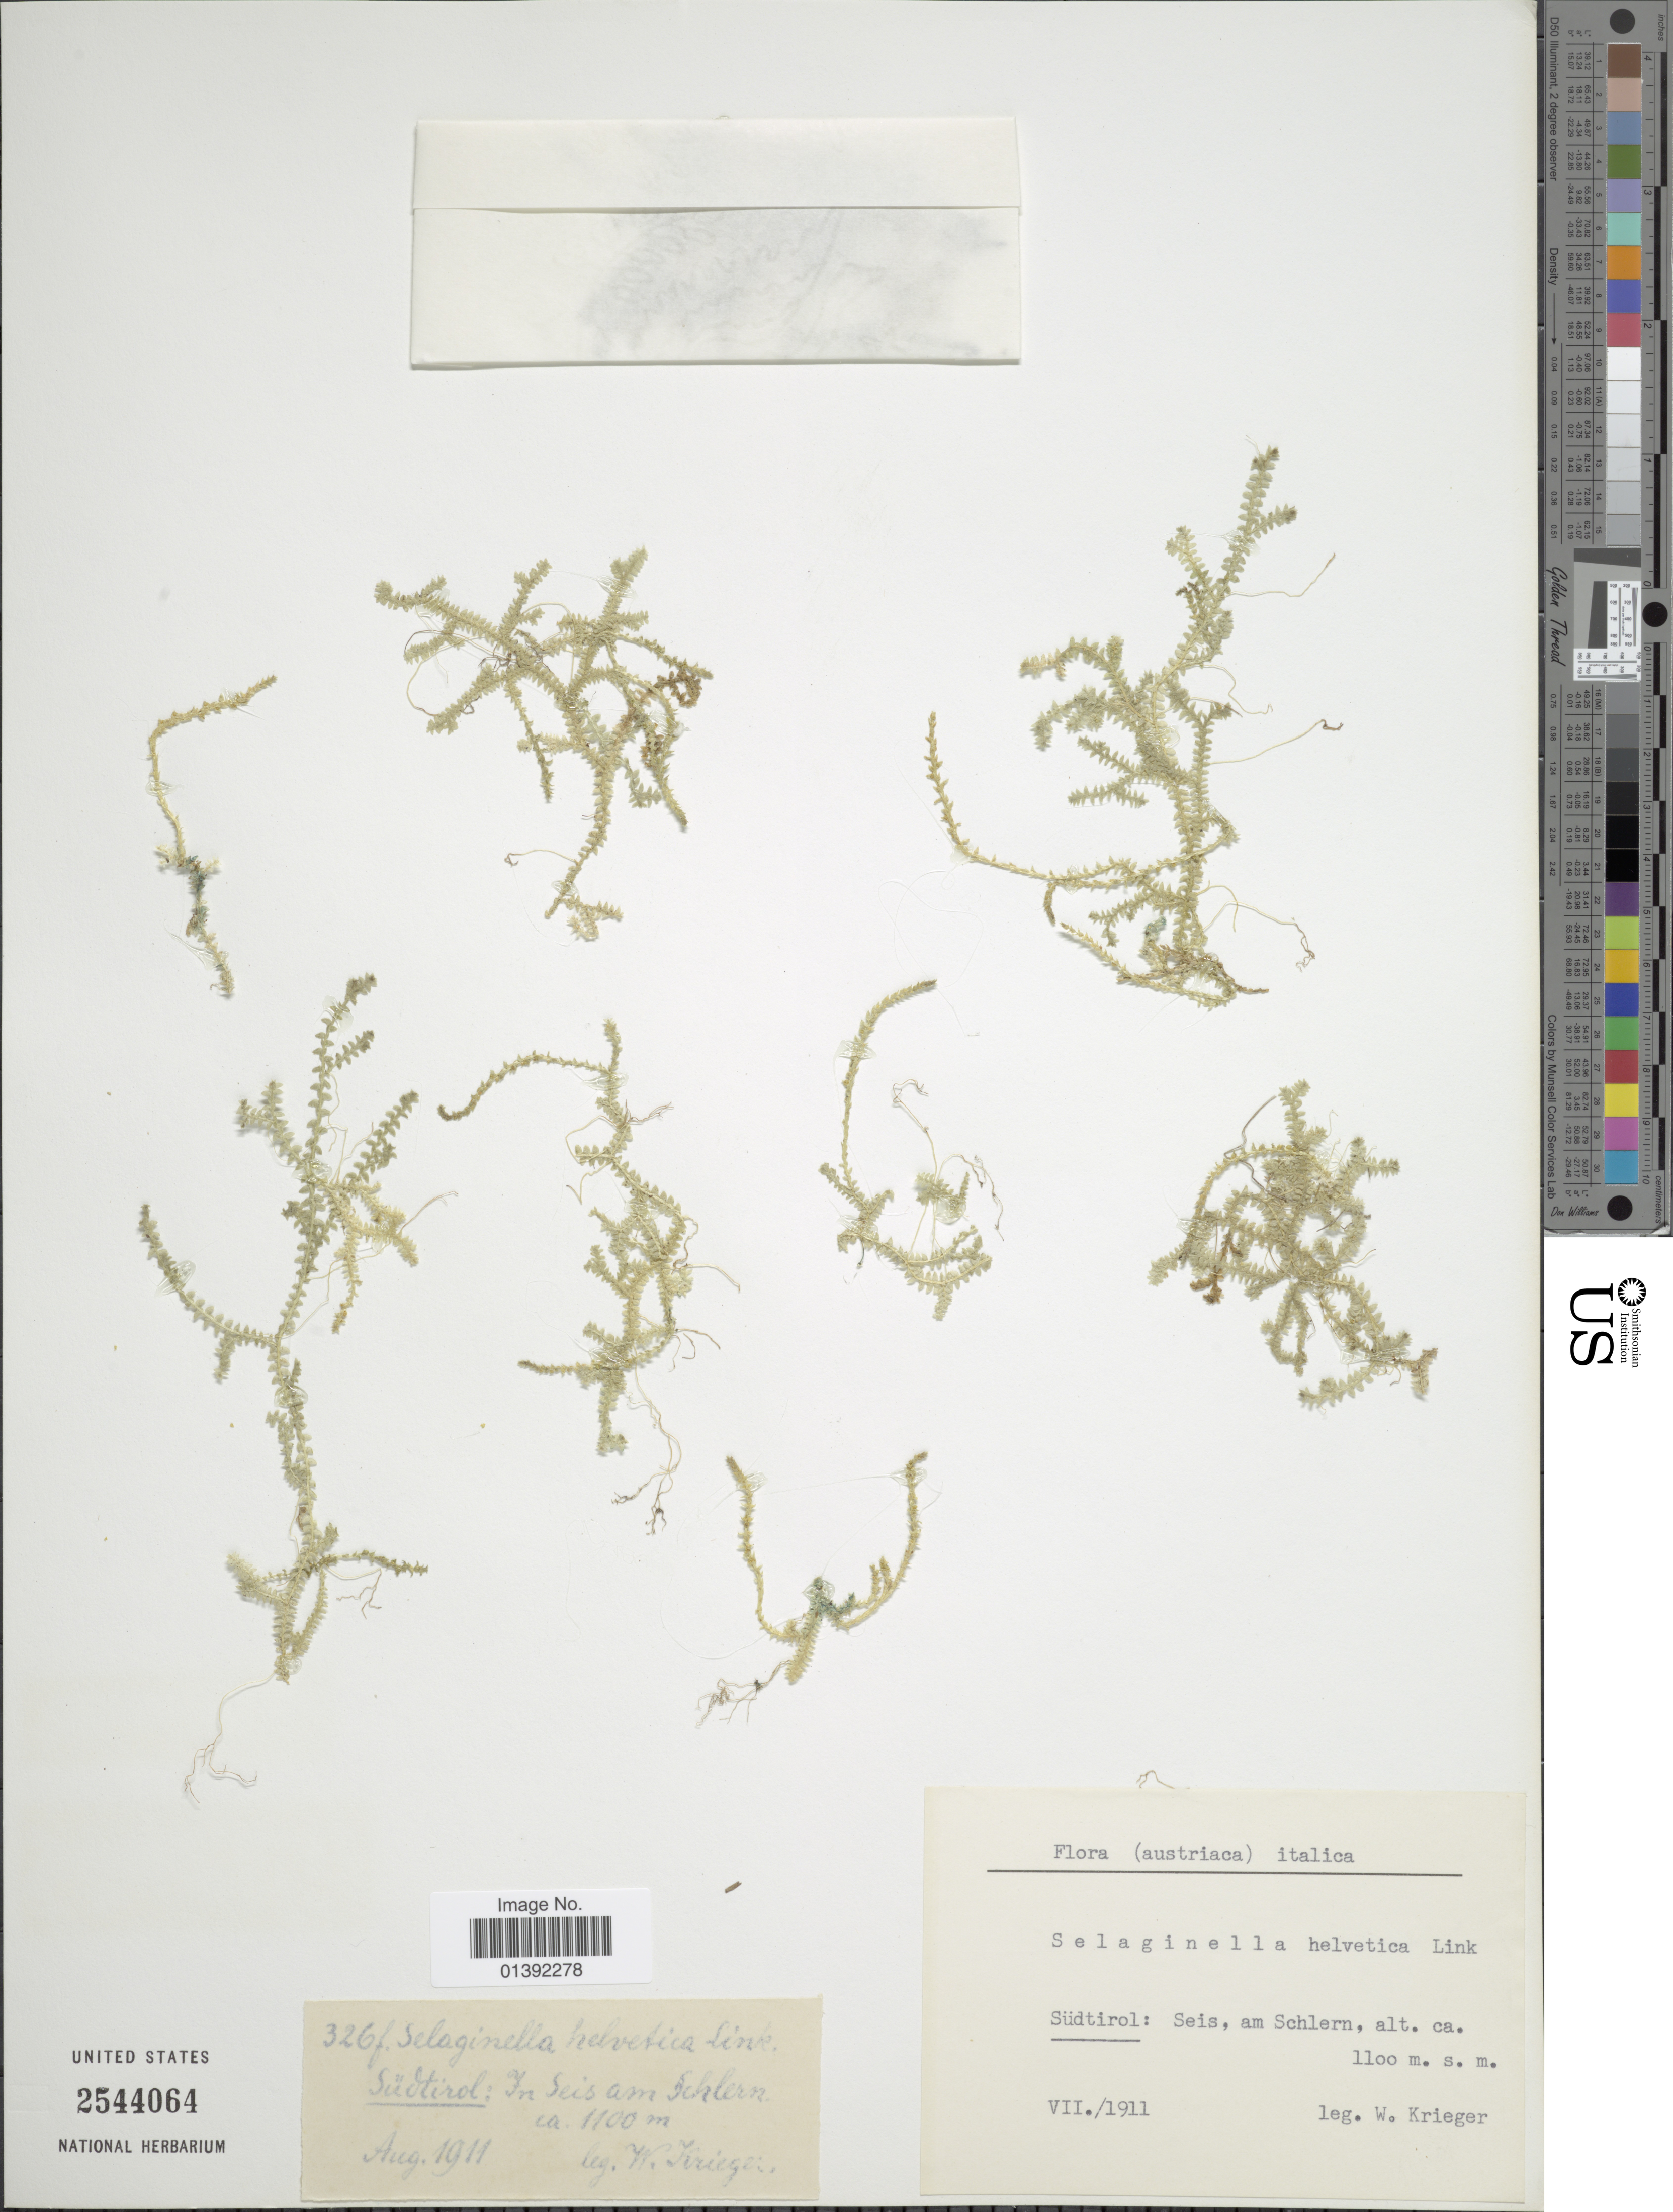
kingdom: Plantae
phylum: Tracheophyta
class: Lycopodiopsida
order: Selaginellales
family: Selaginellaceae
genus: Selaginella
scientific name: Selaginella helvetica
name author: (L.) Spring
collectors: W. Krieger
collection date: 1911-07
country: Italy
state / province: Trentino-Alto Adige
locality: Sudtirol: seis, am Schlern, (austriaca) italica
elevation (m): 1100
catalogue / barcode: US 2544064